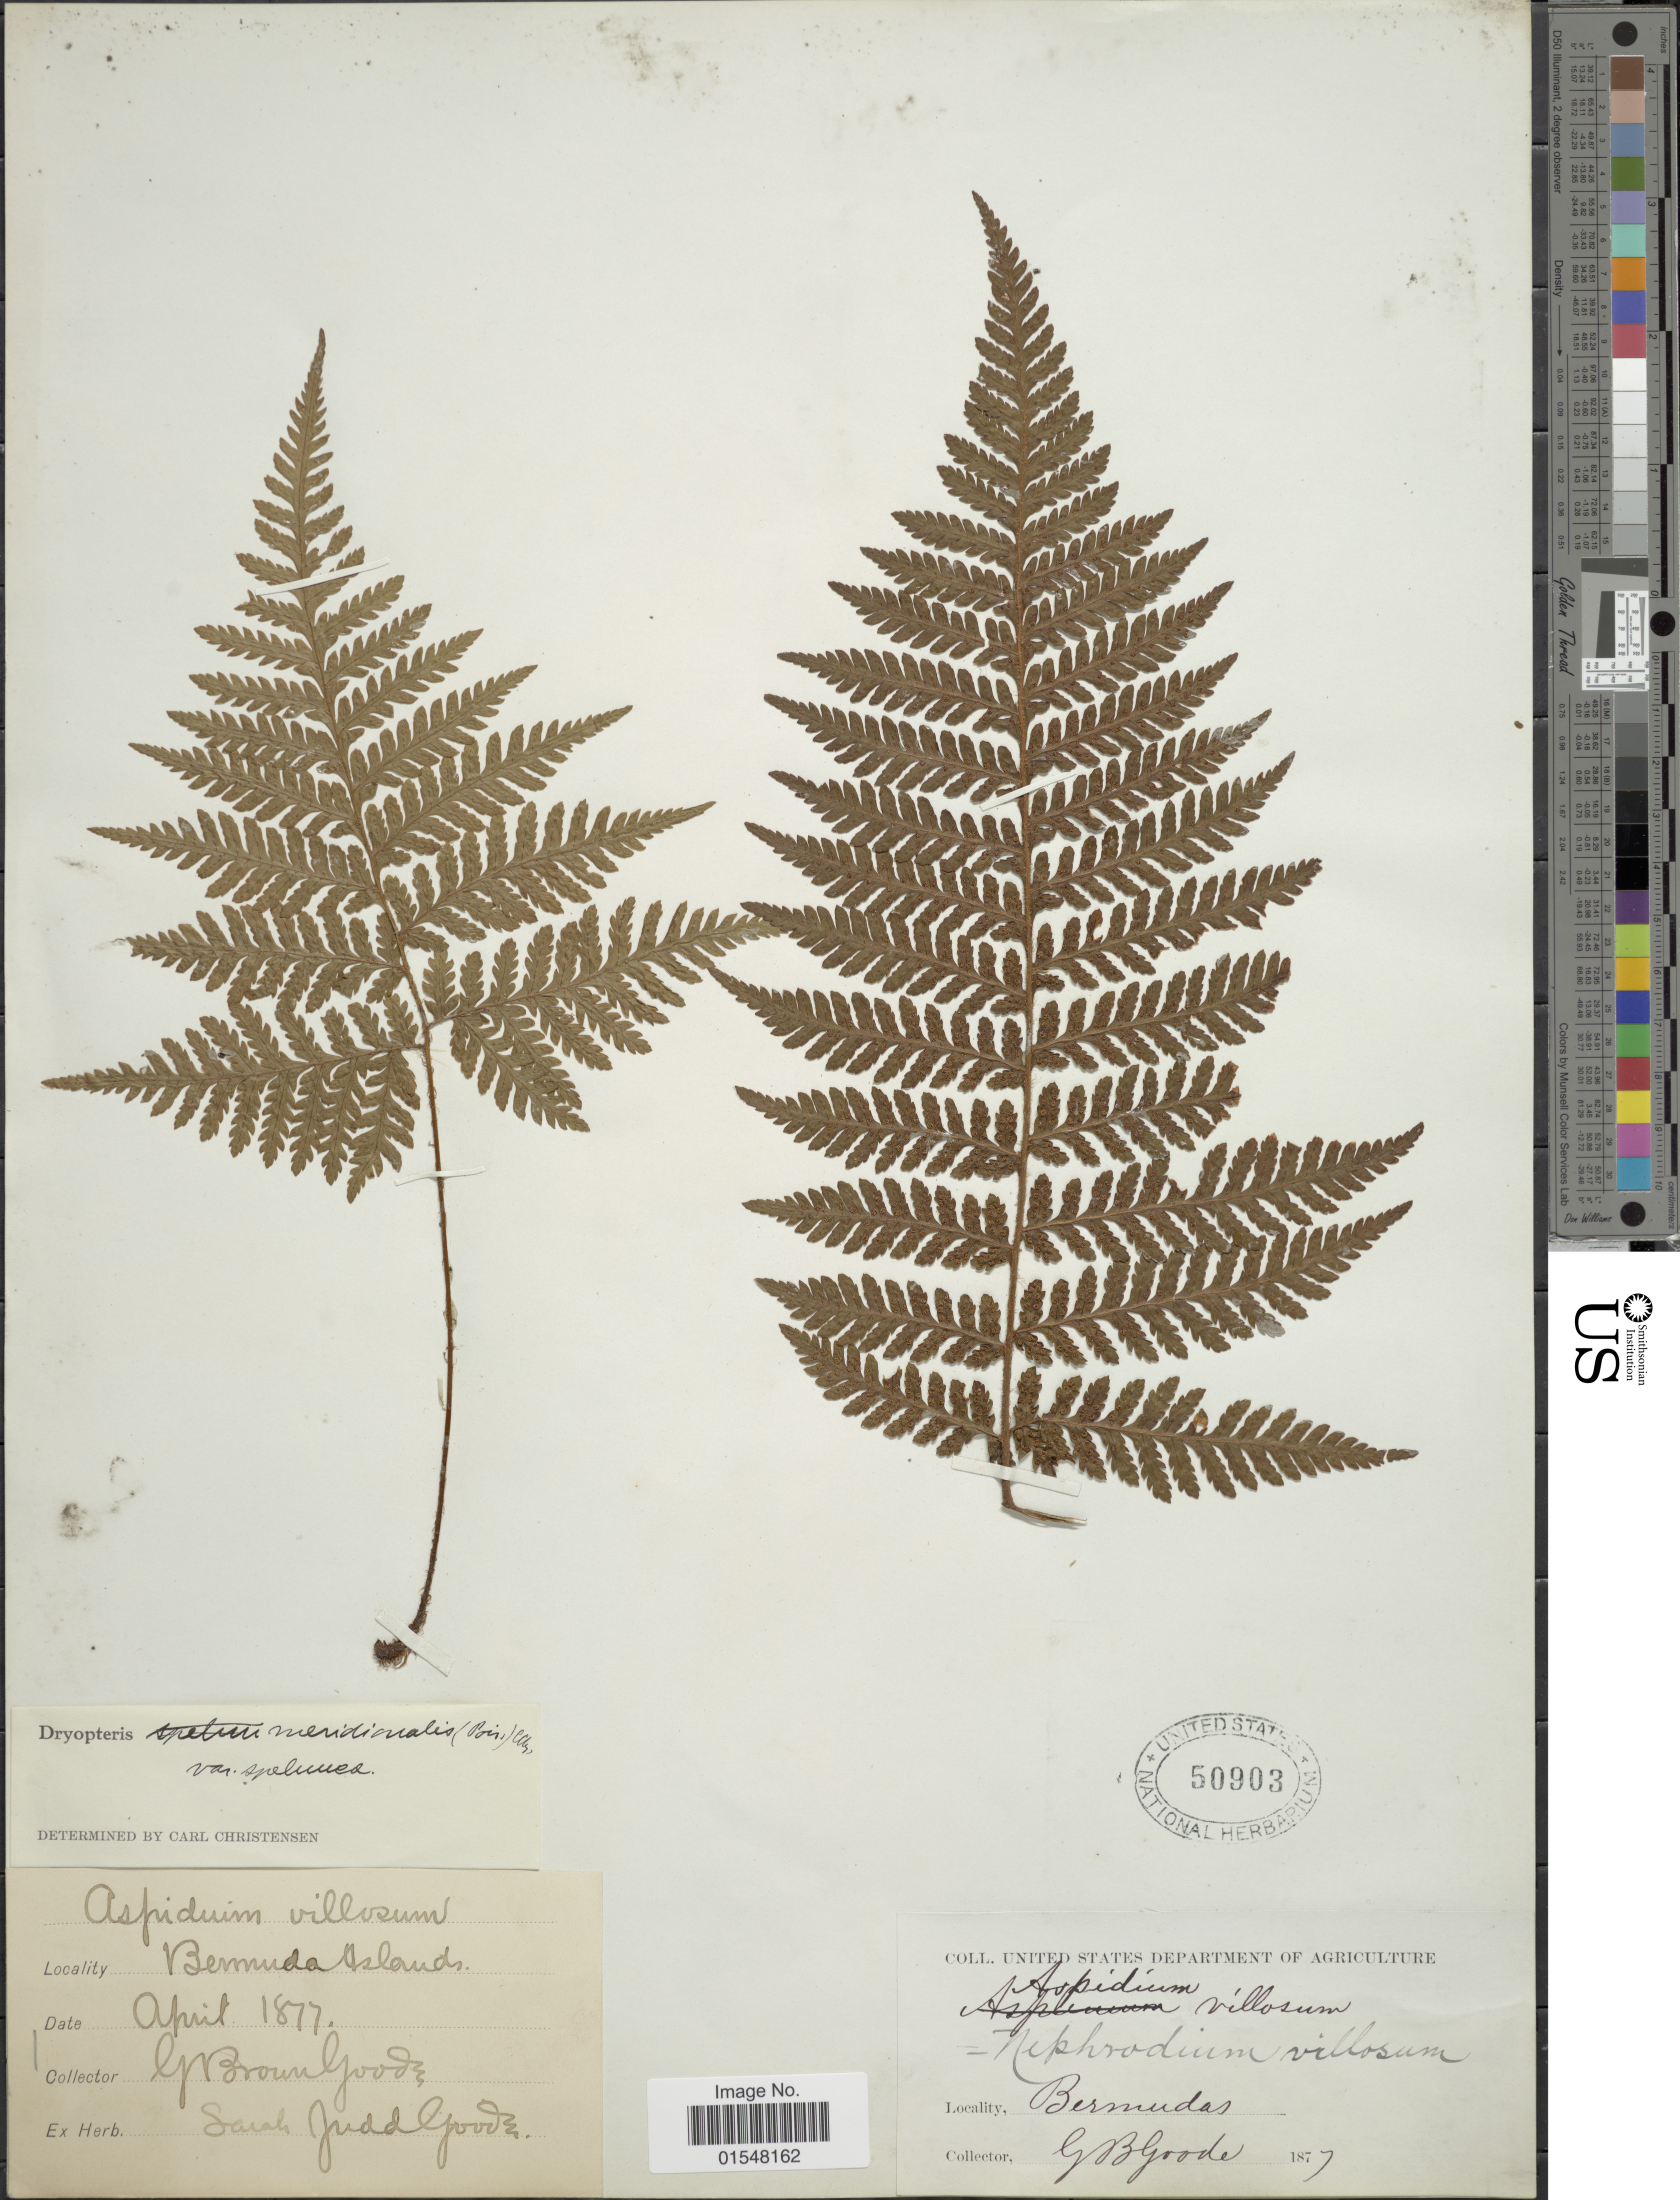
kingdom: Plantae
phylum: Tracheophyta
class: Polypodiopsida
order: Polypodiales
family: Dryopteridaceae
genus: Ctenitis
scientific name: Ctenitis meridionalis var. speluncae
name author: (C. Chr.) K.U. Kramer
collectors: G. Goode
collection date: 1877-04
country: Bermuda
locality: Bermuda Islans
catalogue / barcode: US 50903